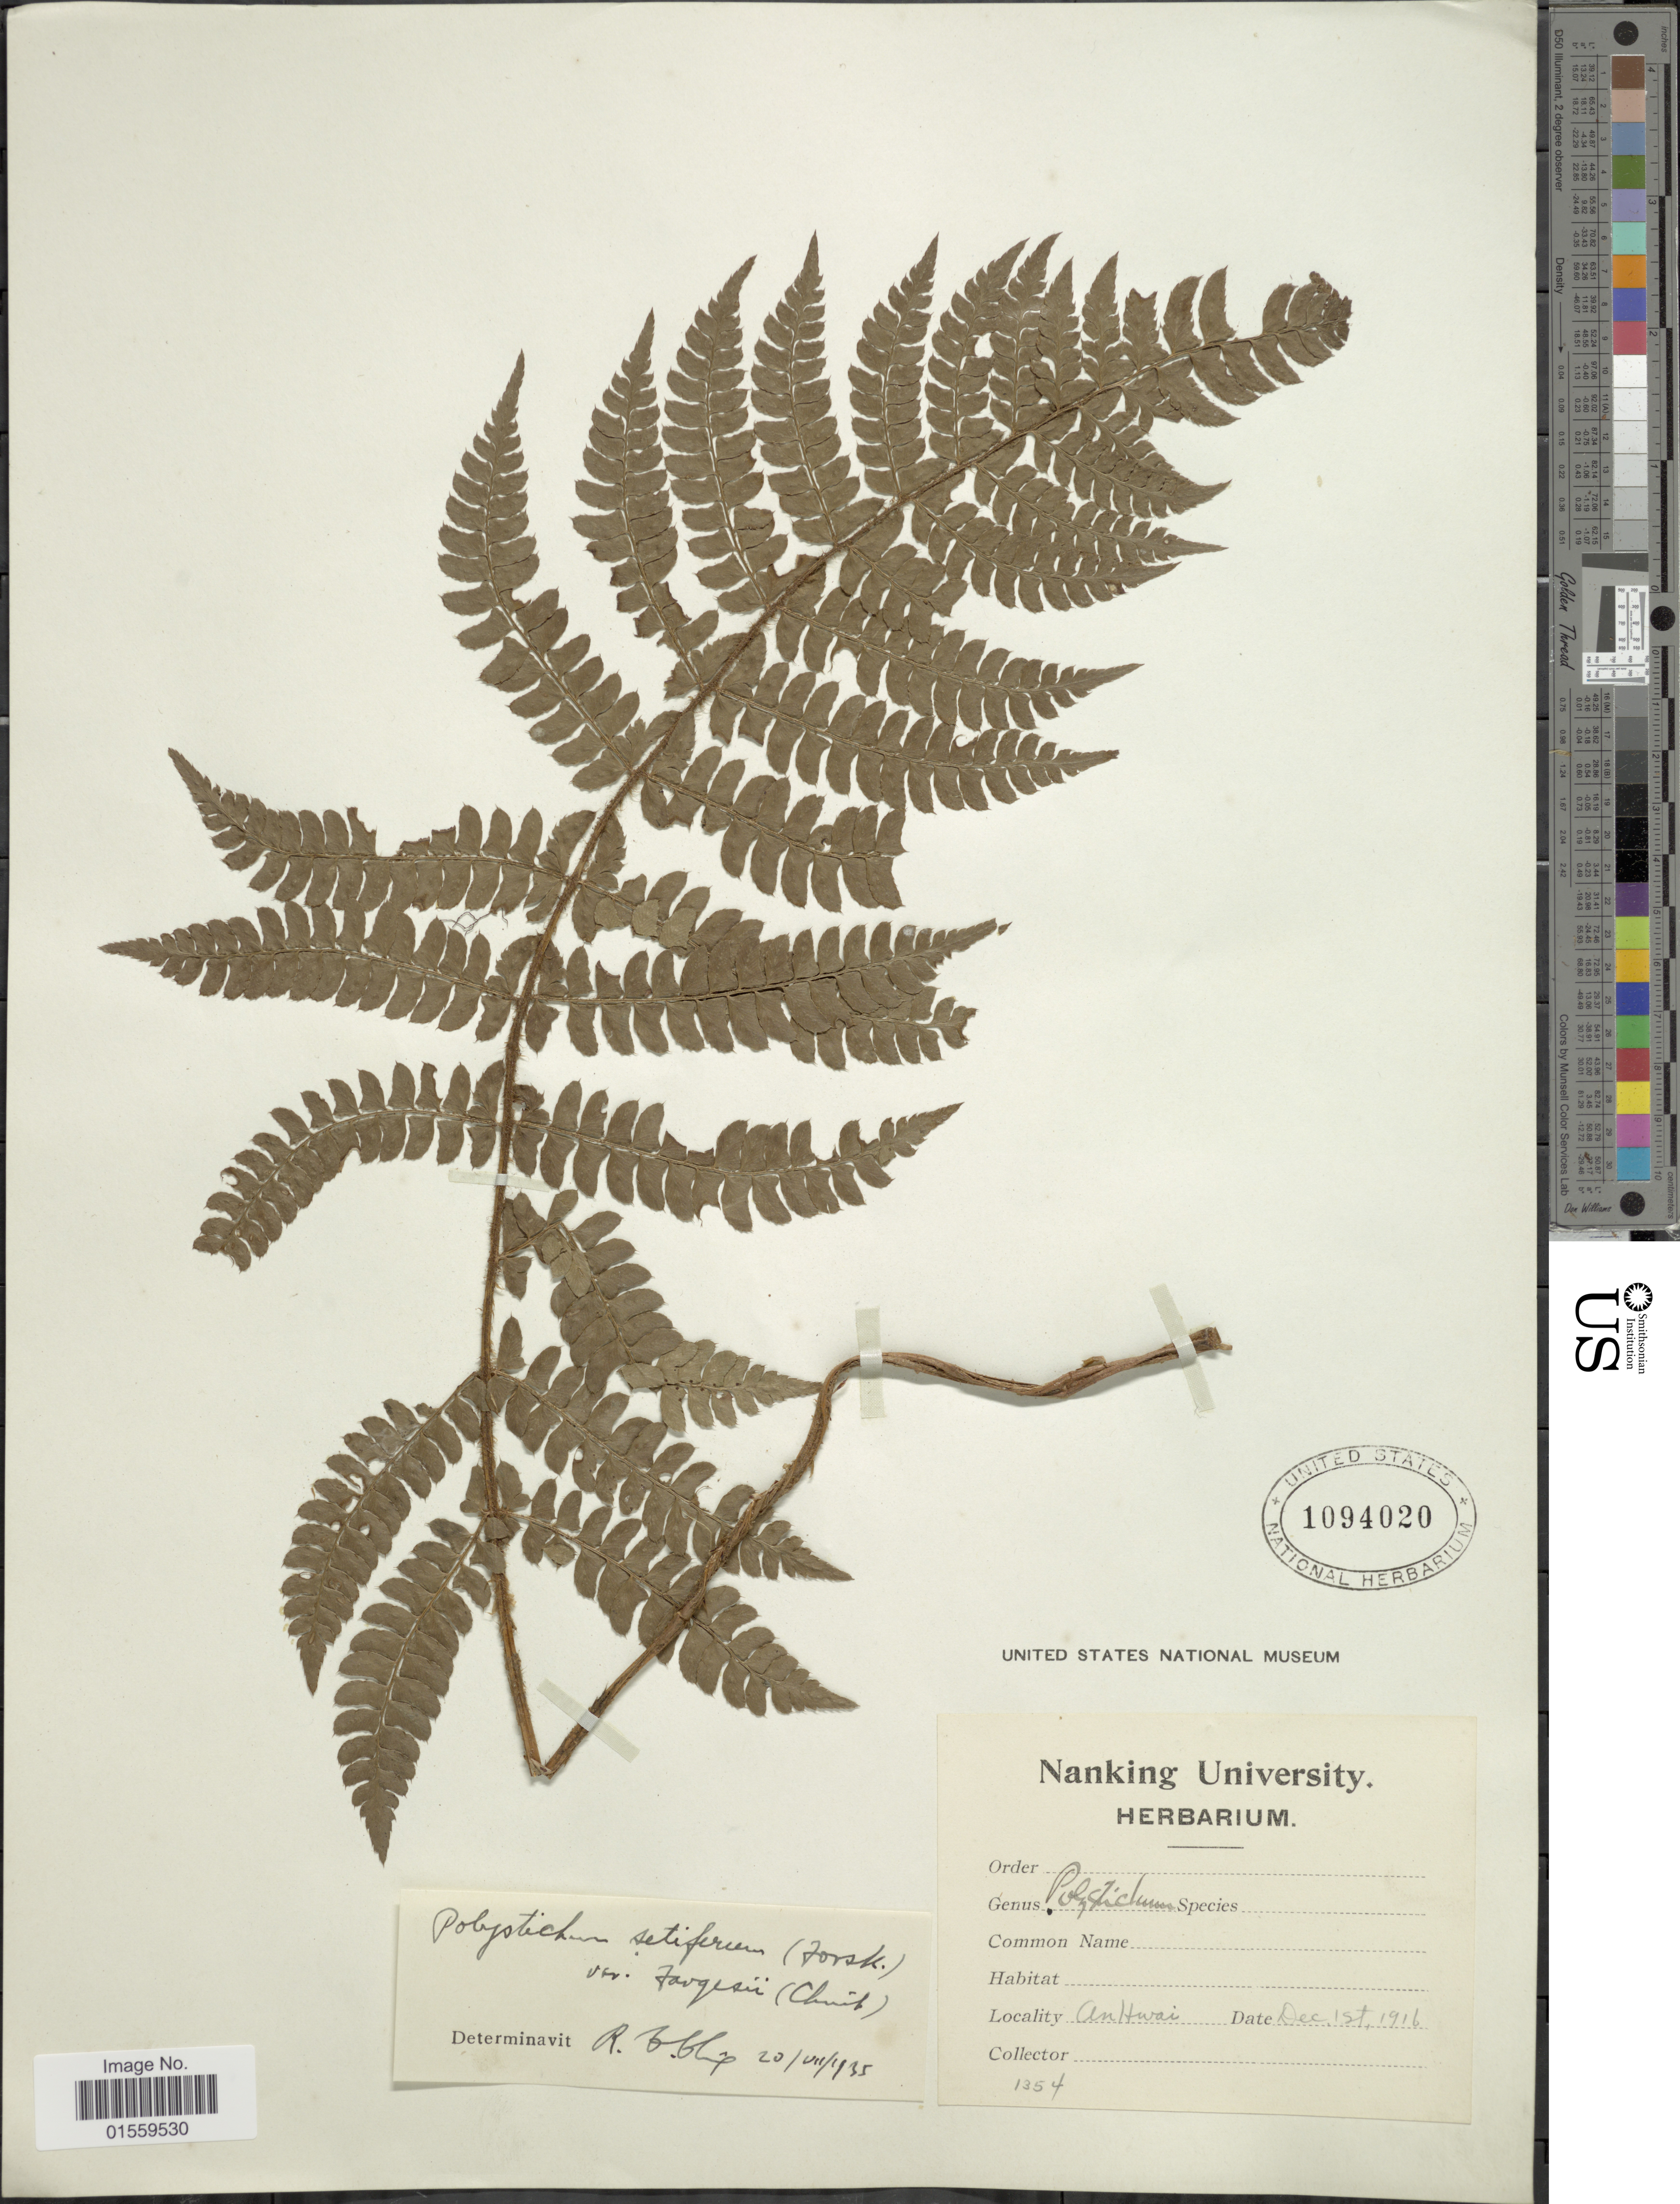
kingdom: Plantae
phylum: Tracheophyta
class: Polypodiopsida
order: Polypodiales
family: Dryopteridaceae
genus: Polystichum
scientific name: Polystichum setiferum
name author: (Forssk.) Moore ex Woynar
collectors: Nanking University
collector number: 1354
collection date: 1916-12-01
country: China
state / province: Anhui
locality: Anhwai.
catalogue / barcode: US 1094020